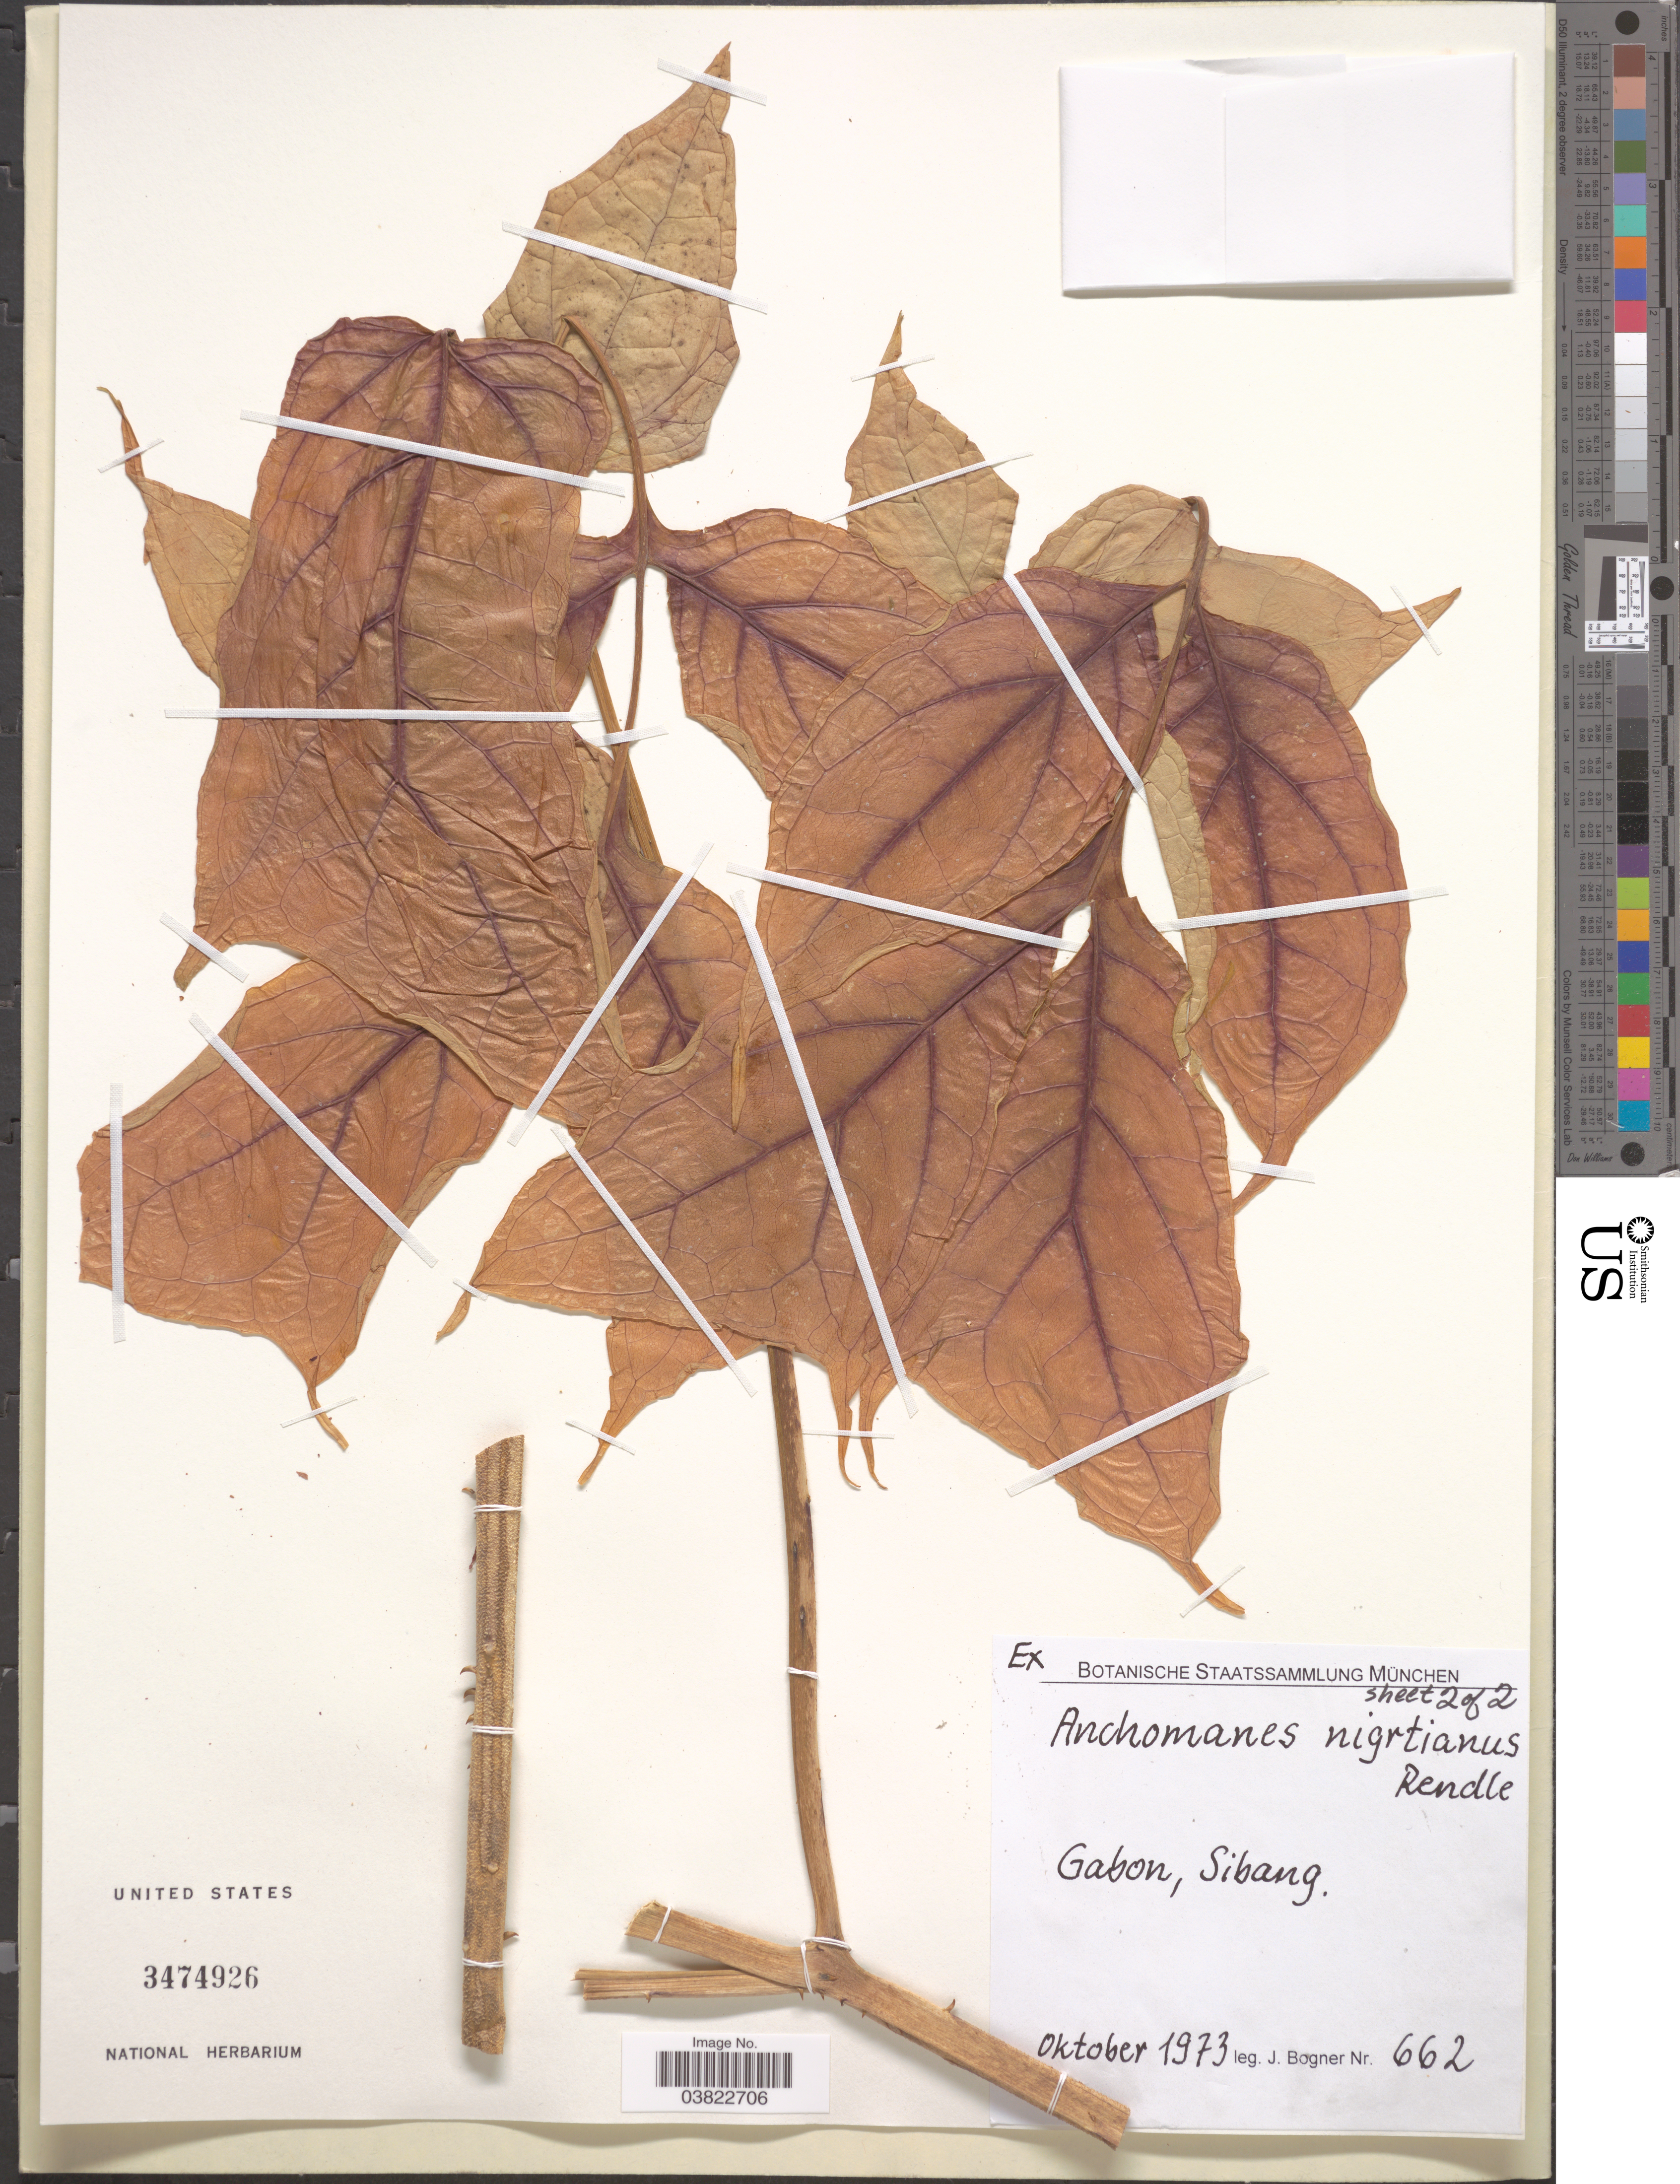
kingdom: Plantae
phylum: Tracheophyta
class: Liliopsida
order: Alismatales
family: Araceae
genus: Anchomanes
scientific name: Anchomanes nigritianus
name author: Rendle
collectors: J. Bogner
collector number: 662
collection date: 1973-10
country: Gabon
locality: Sibang.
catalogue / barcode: US 3474926